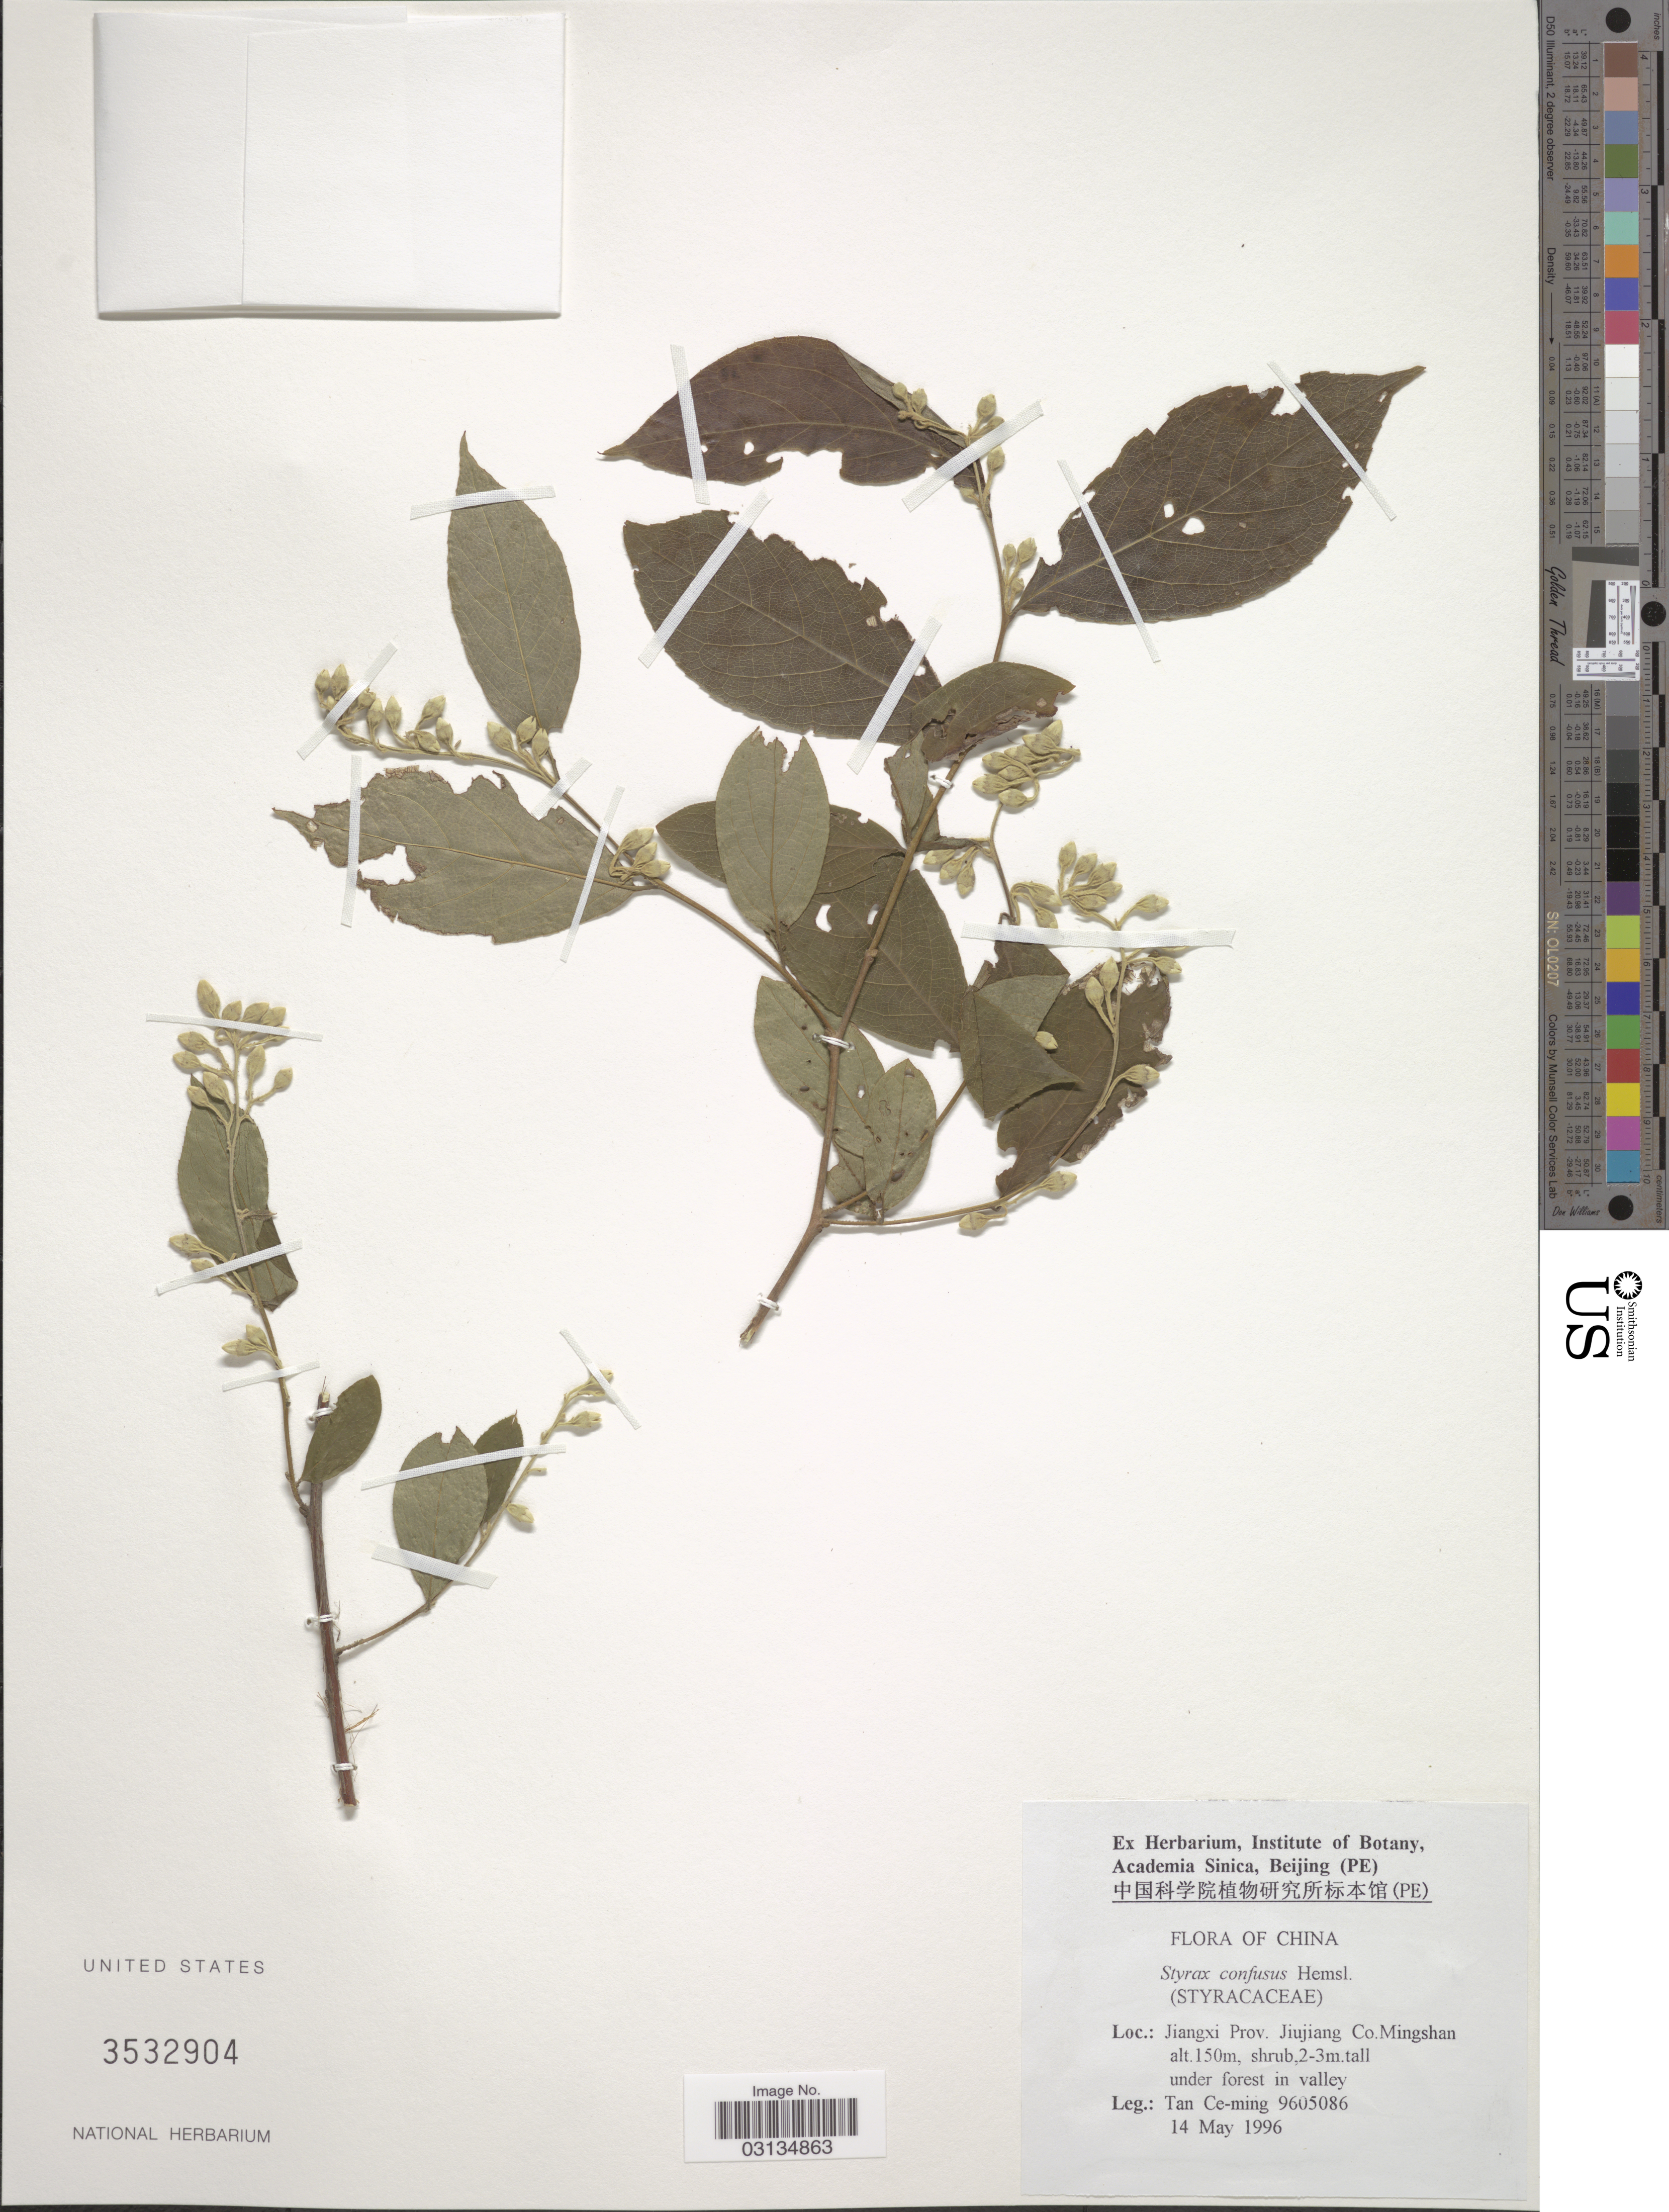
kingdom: Plantae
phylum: Tracheophyta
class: Magnoliopsida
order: Ericales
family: Styracaceae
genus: Styrax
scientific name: Styrax confusus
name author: Hemsl.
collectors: Tan Ce-Ming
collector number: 9605086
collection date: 1996-05-14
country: China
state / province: Jiangxi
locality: Jiujiang Co. Mingshan.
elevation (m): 150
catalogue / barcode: US 3532904